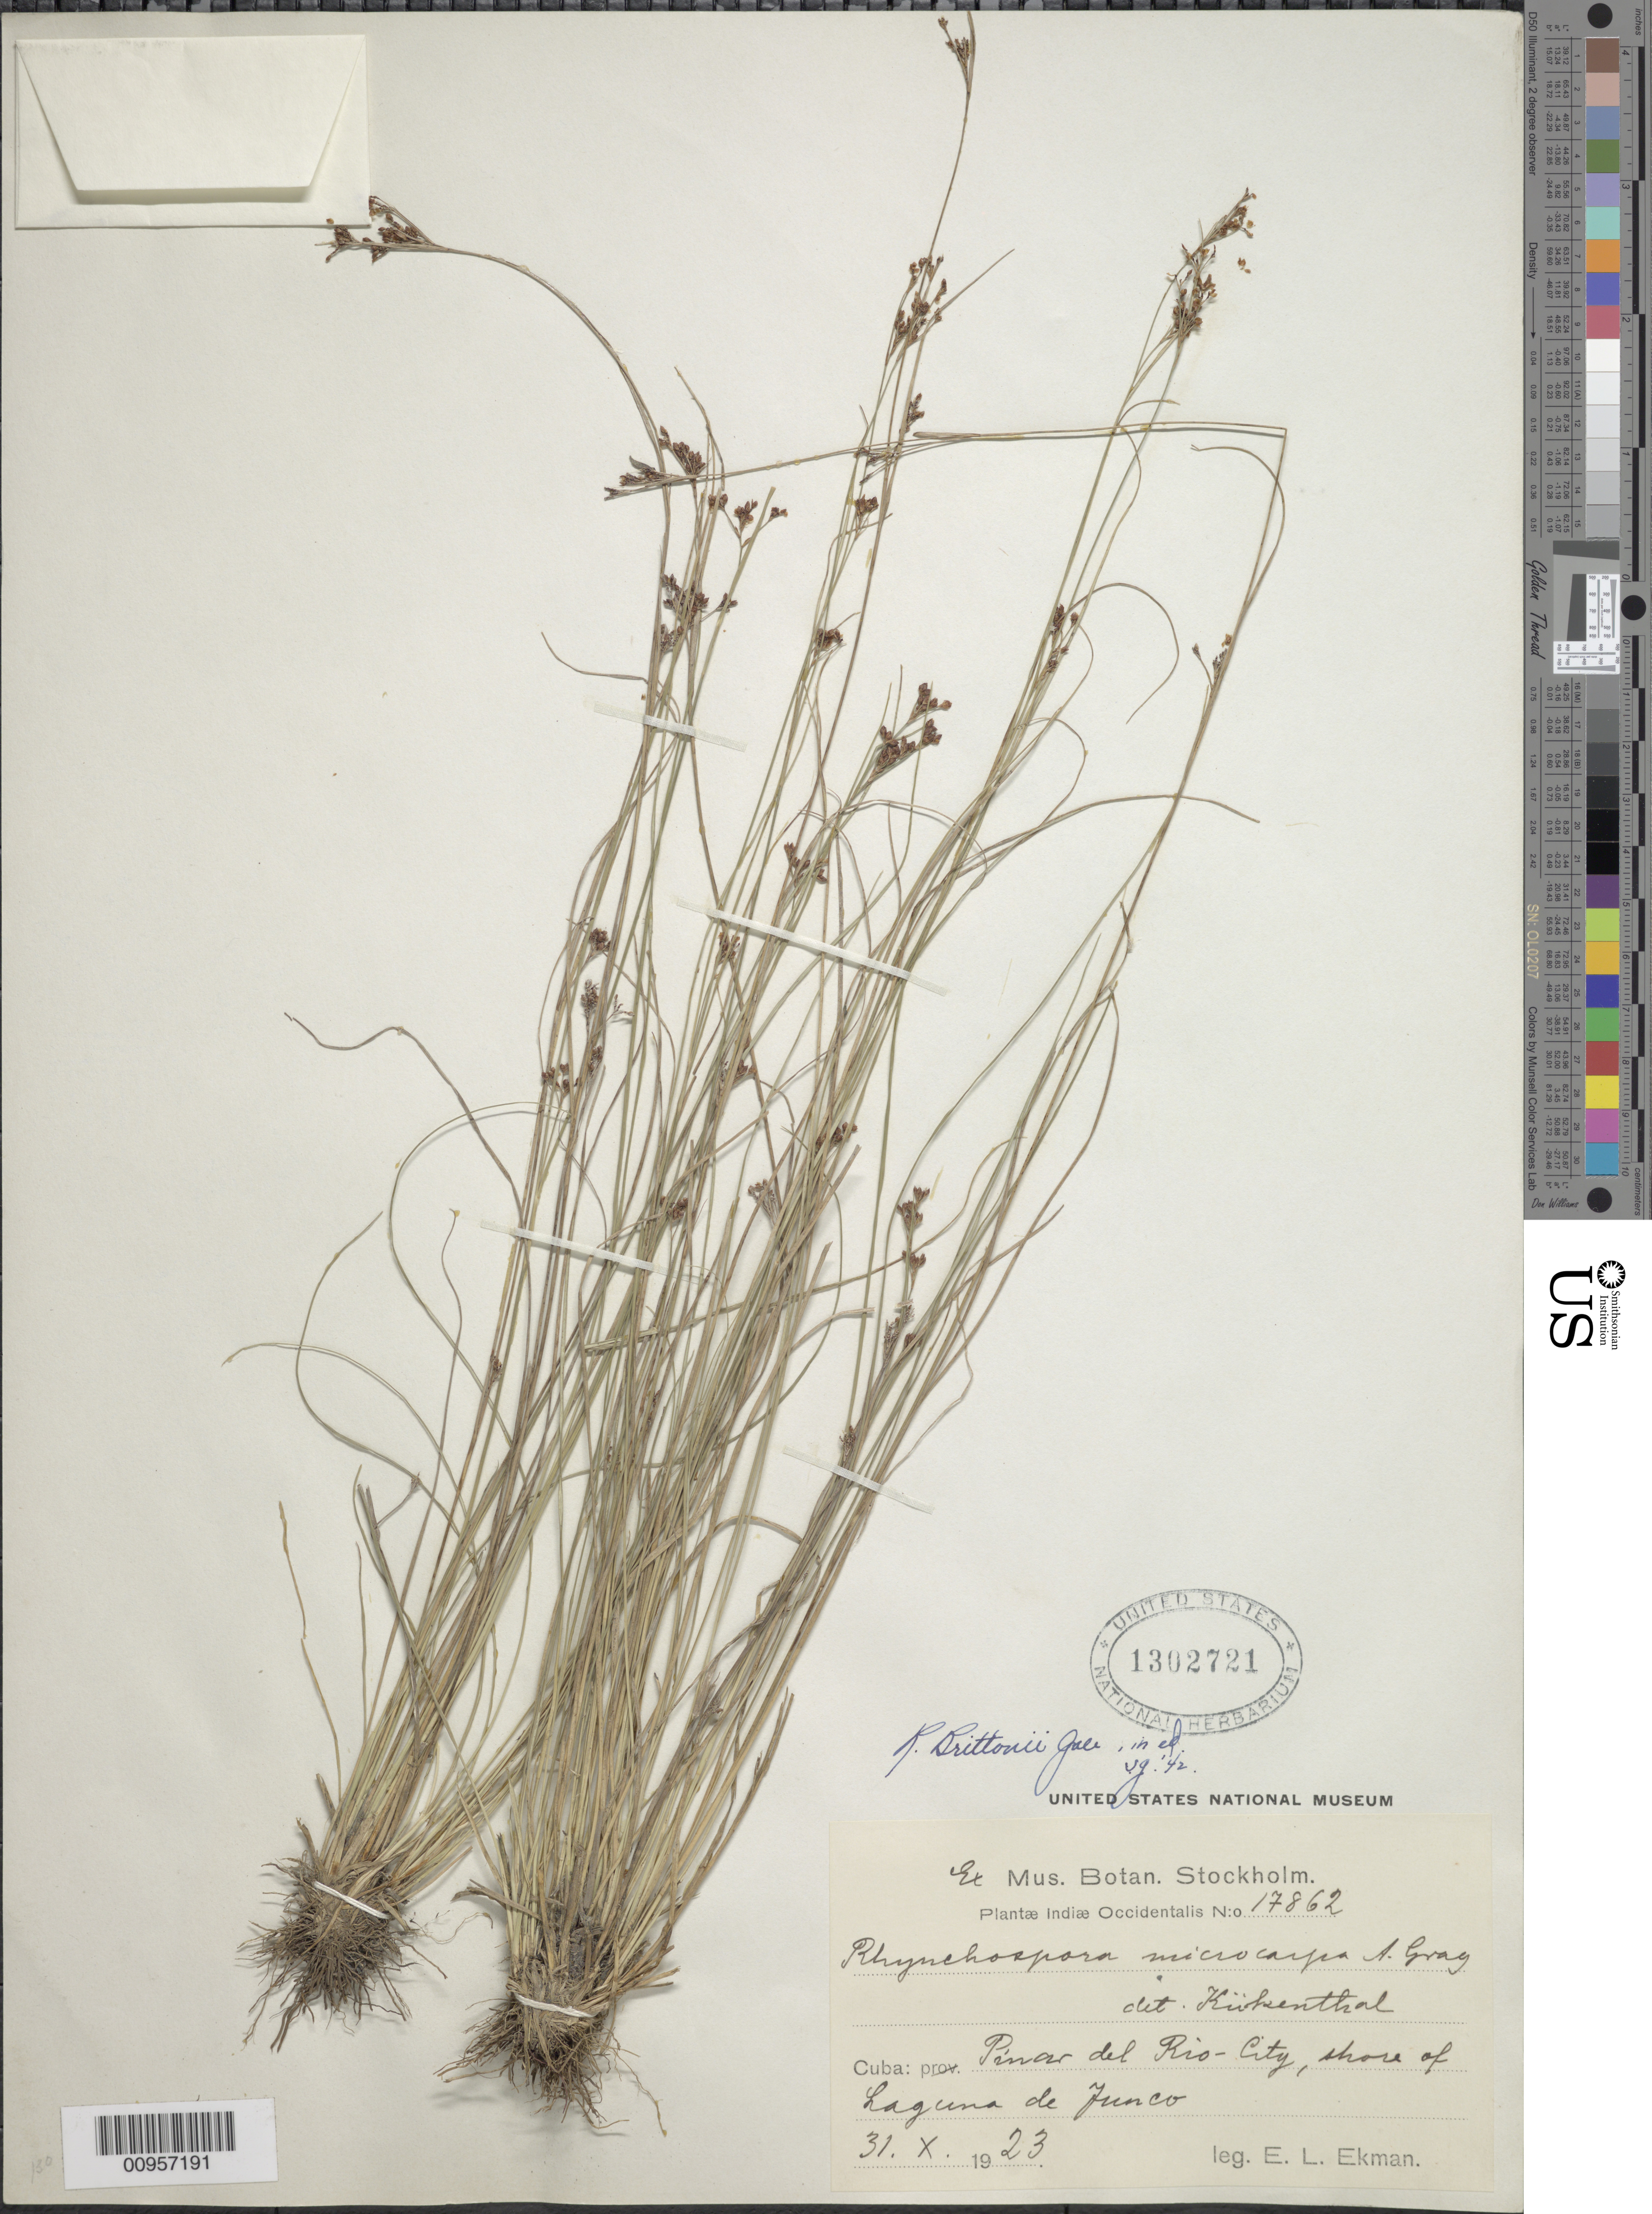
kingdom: Plantae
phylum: Tracheophyta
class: Liliopsida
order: Poales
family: Cyperaceae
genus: Rhynchospora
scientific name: Rhynchospora brittonii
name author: Gale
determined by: Gale, S.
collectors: E. L. Ekman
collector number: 17862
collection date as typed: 31 Oct 1923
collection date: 1923-10-31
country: Cuba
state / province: Pinar del Rio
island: Cuba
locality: Pinar del Rio City, shore of Laguna de Junco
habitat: Shore of laguna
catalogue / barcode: US 1302721